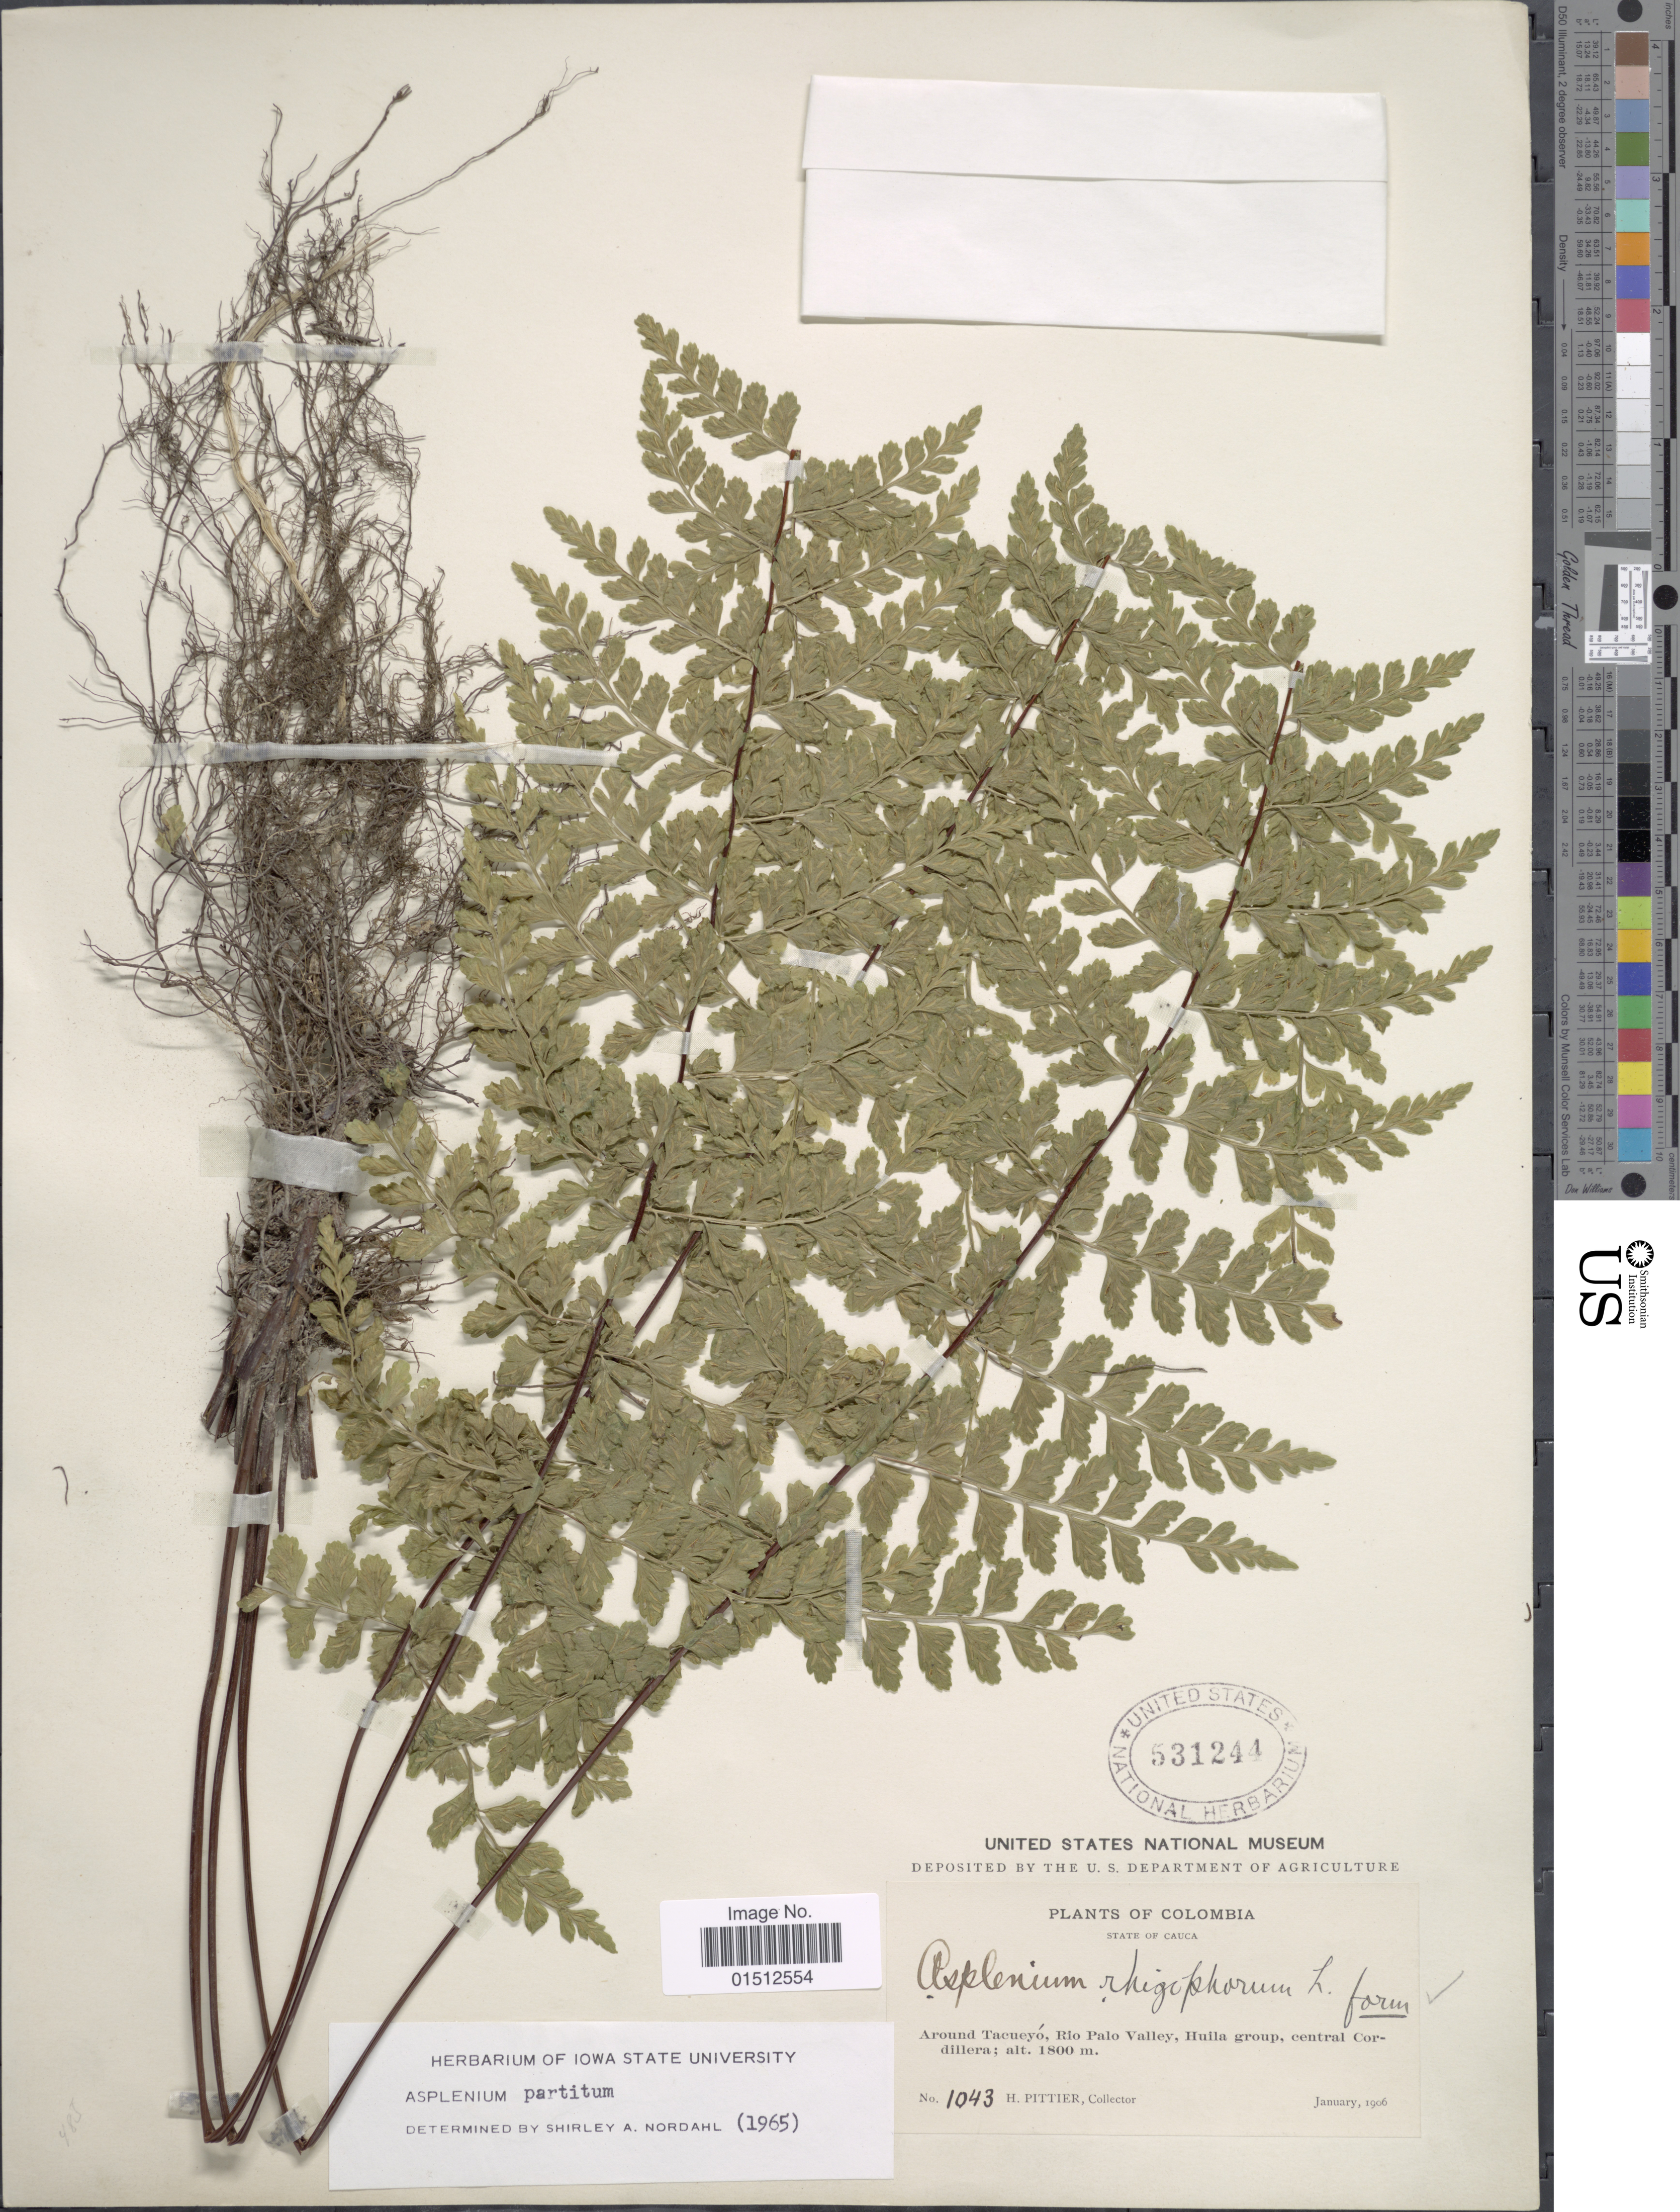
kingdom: Plantae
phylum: Tracheophyta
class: Polypodiopsida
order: Polypodiales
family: Aspleniaceae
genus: Asplenium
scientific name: Asplenium radicans var. partitum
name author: (Klotzsch) Hieron.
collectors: H. F. Pittier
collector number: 1043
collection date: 1906-01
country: Colombia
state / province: Cauca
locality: Colombia, State of Cauca, Around Tacueyo, Rio Palo Valley, Huila group, central Cordillera.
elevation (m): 1800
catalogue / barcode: US 531244